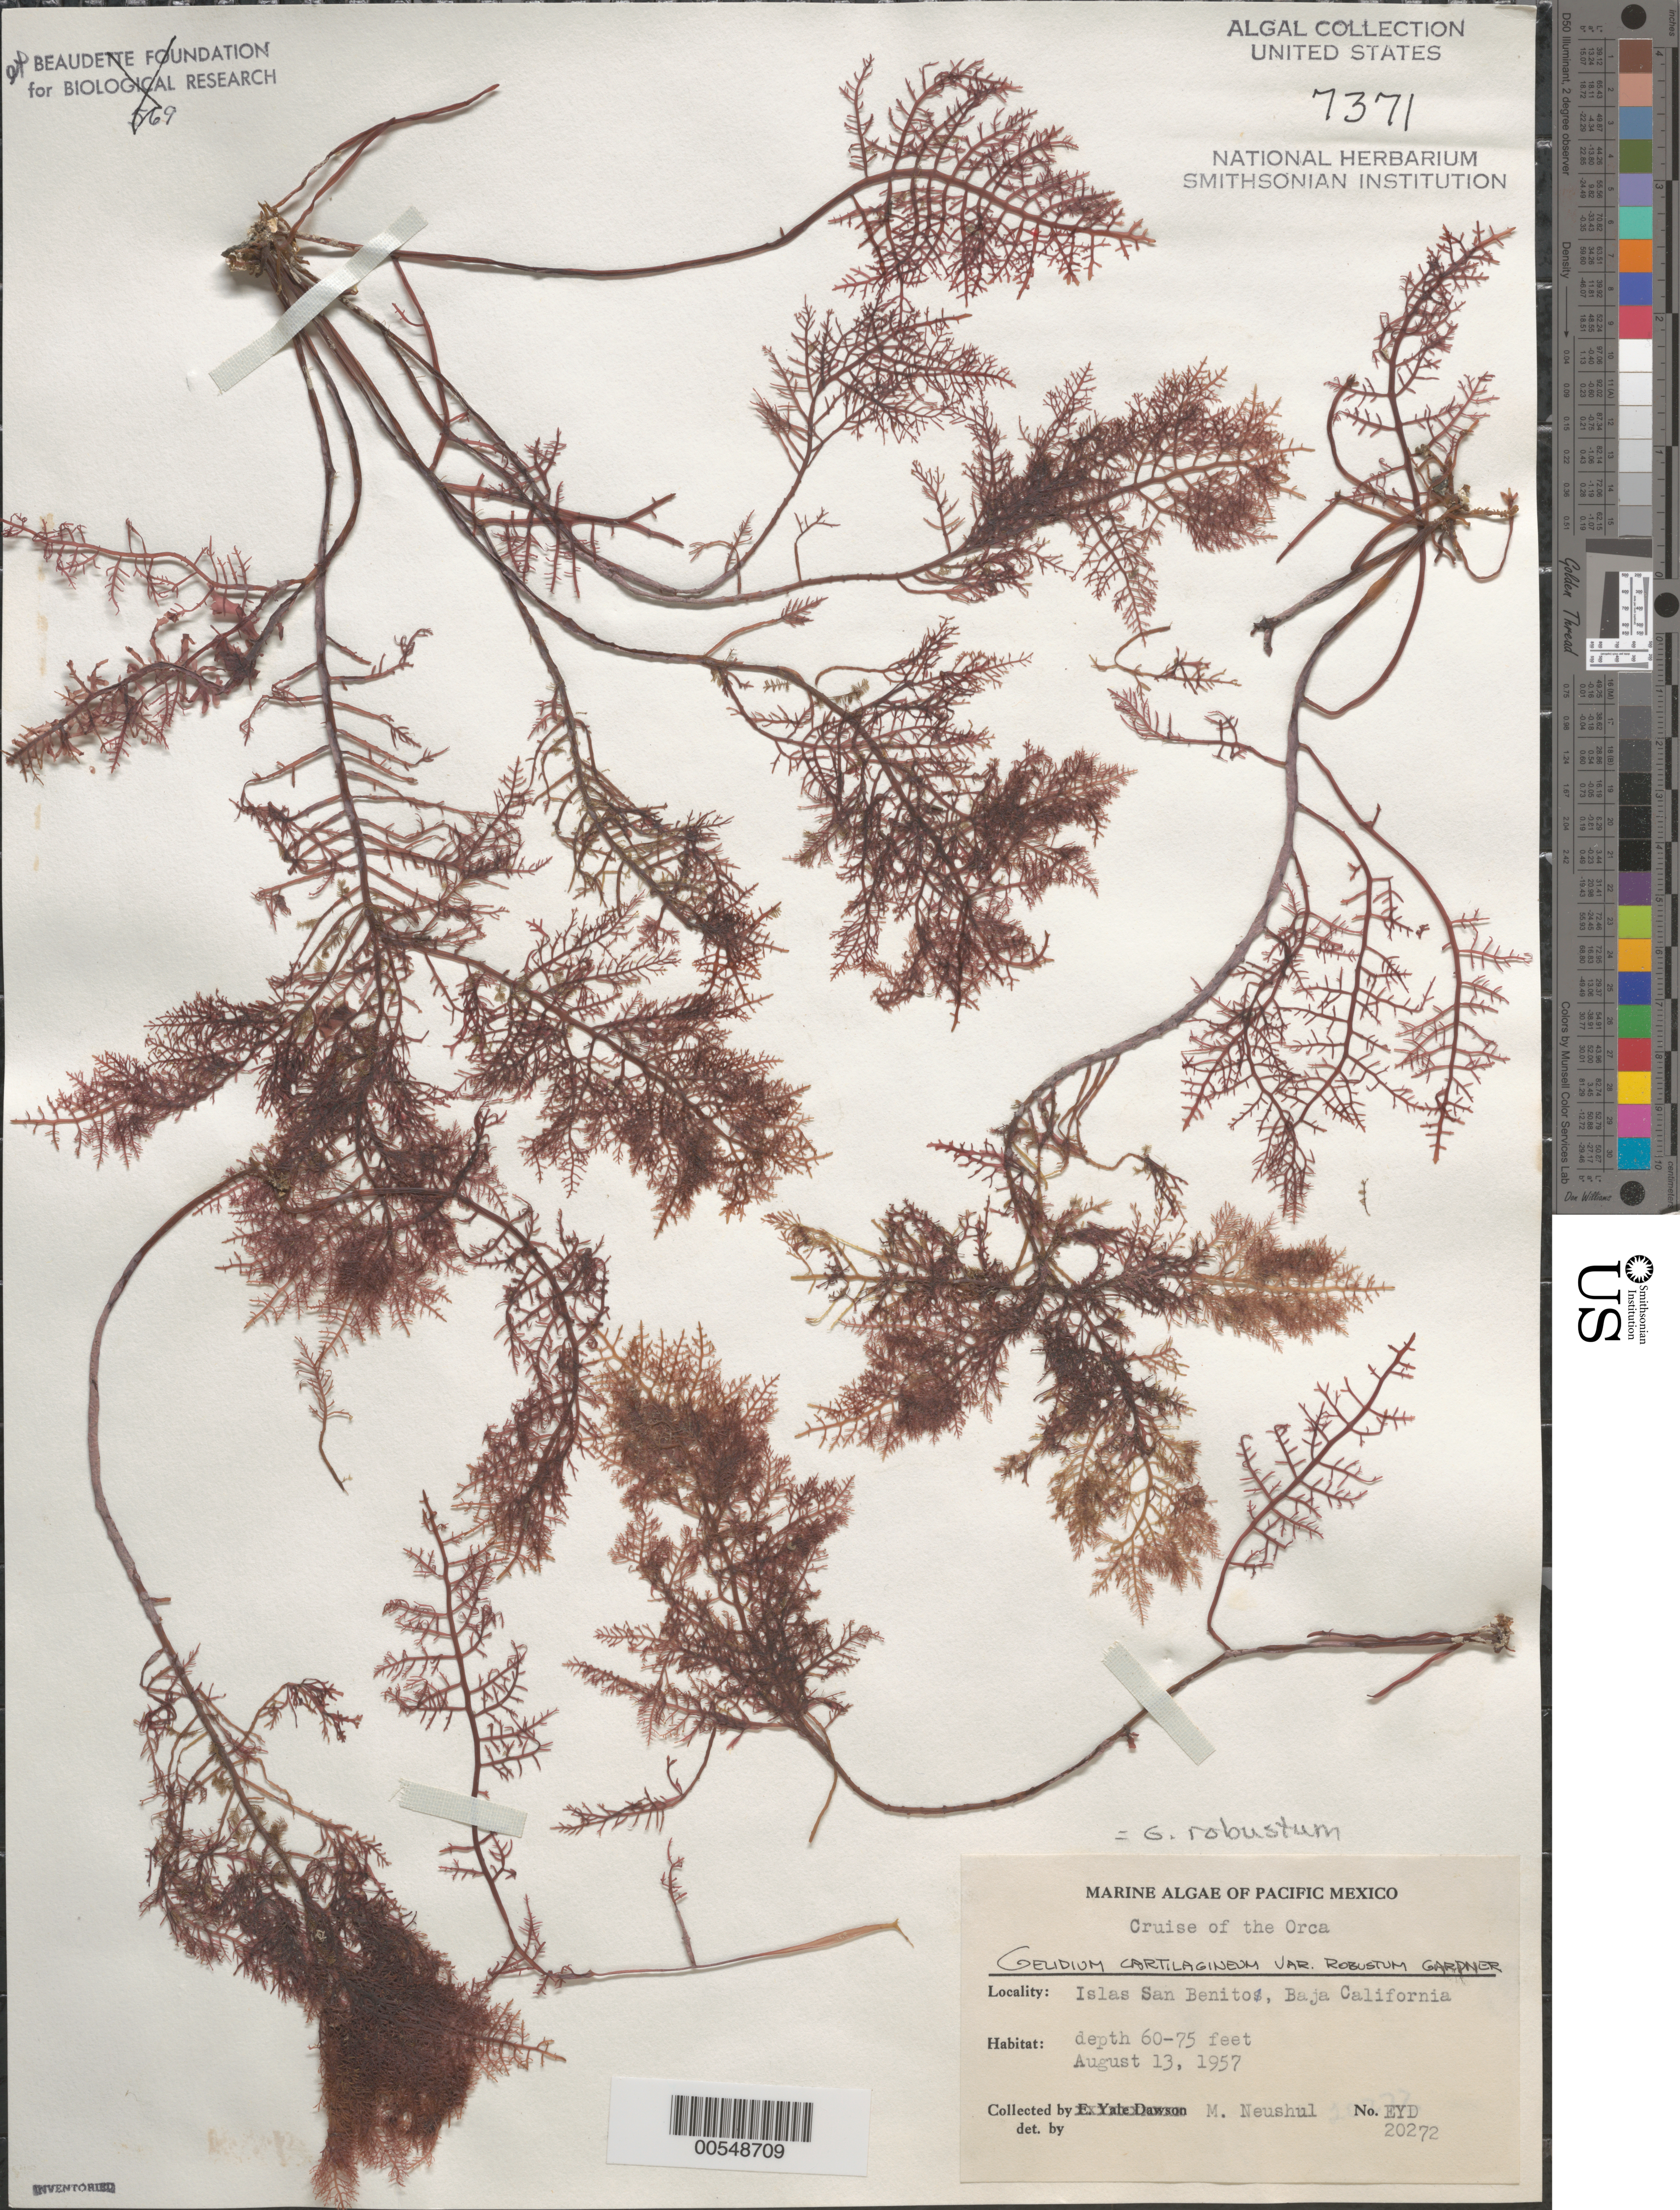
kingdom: Plantae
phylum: Rhodophyta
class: Florideophyceae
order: Gelidiales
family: Gelidiaceae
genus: Gelidium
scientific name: Gelidium robustum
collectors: M. Neushul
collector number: EYD 20272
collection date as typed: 13 Aug 1957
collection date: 1957-08-13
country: Mexico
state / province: Baja California Norte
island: Islas San Benito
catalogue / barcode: US 7371